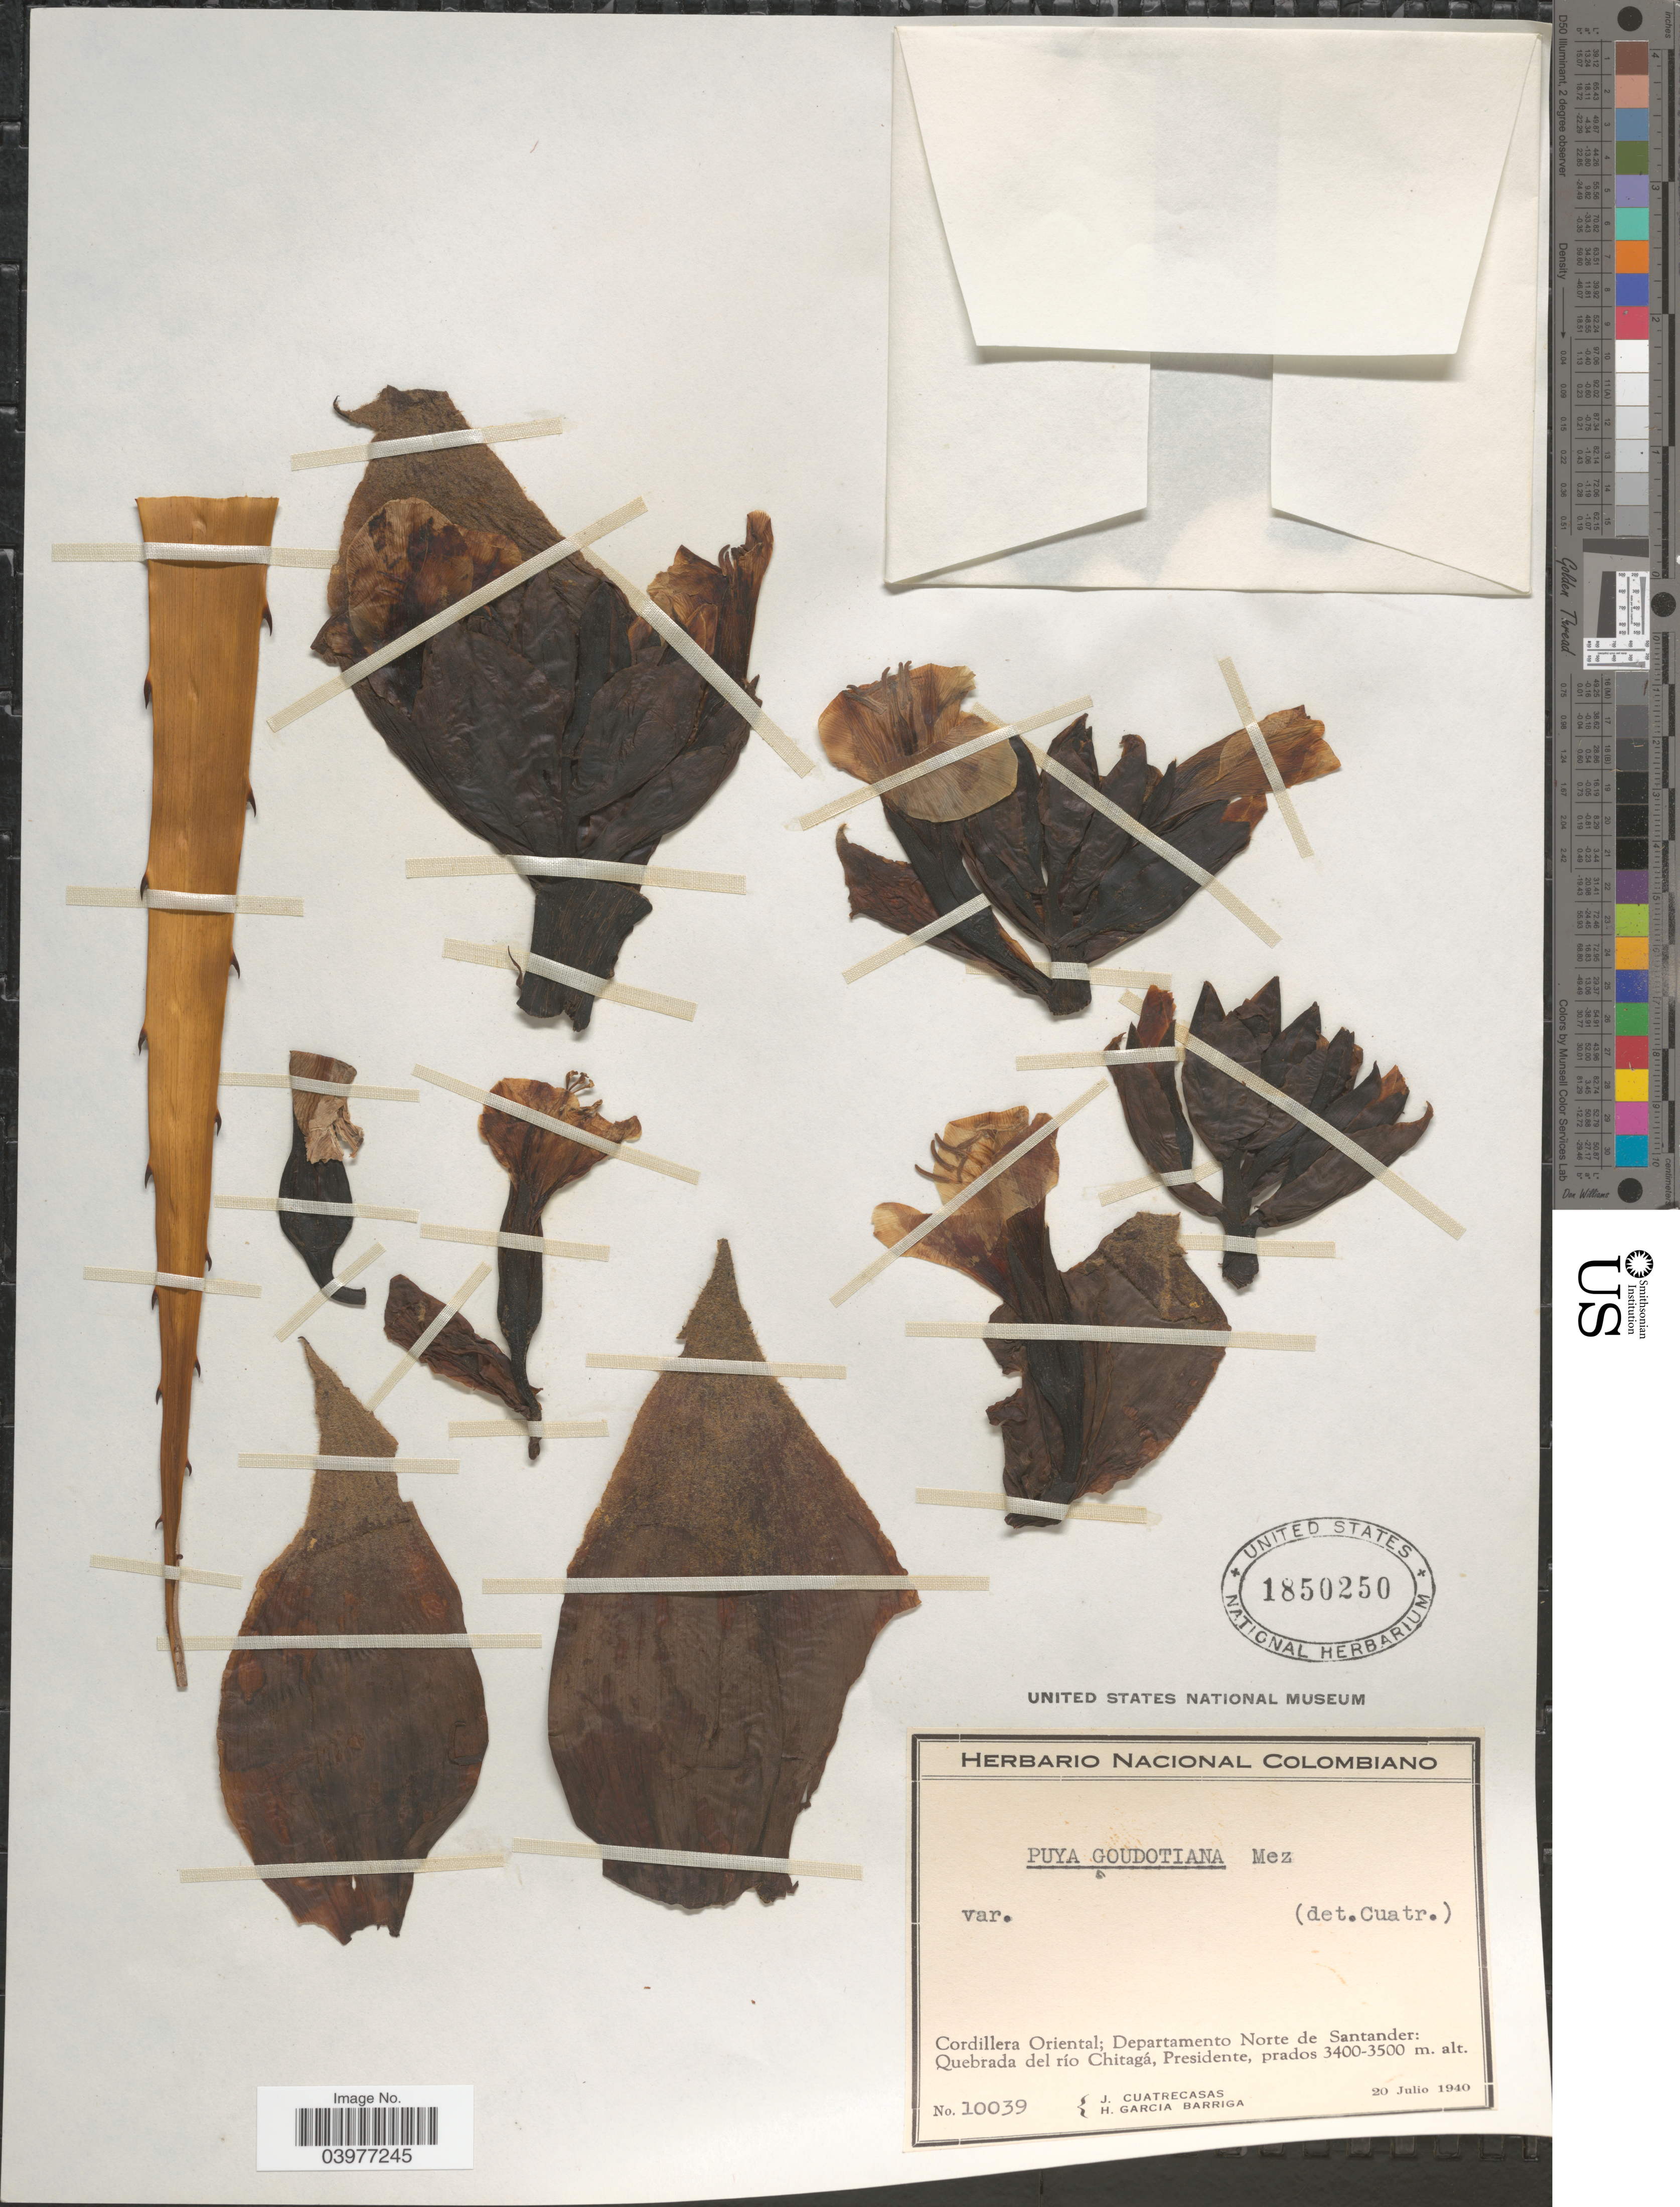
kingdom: Plantae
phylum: Tracheophyta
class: Liliopsida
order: Poales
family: Bromeliaceae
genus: Puya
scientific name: Puya goudotiana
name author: Mez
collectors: J. Cuatrecasas & H. García Barriga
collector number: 10039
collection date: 1940-07-20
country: Colombia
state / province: Norte de Santander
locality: Cordillera Oriental; Departamento Norte de Santander: Quebrada del río Chitagá, Presidente.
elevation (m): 3400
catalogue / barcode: US 1850250